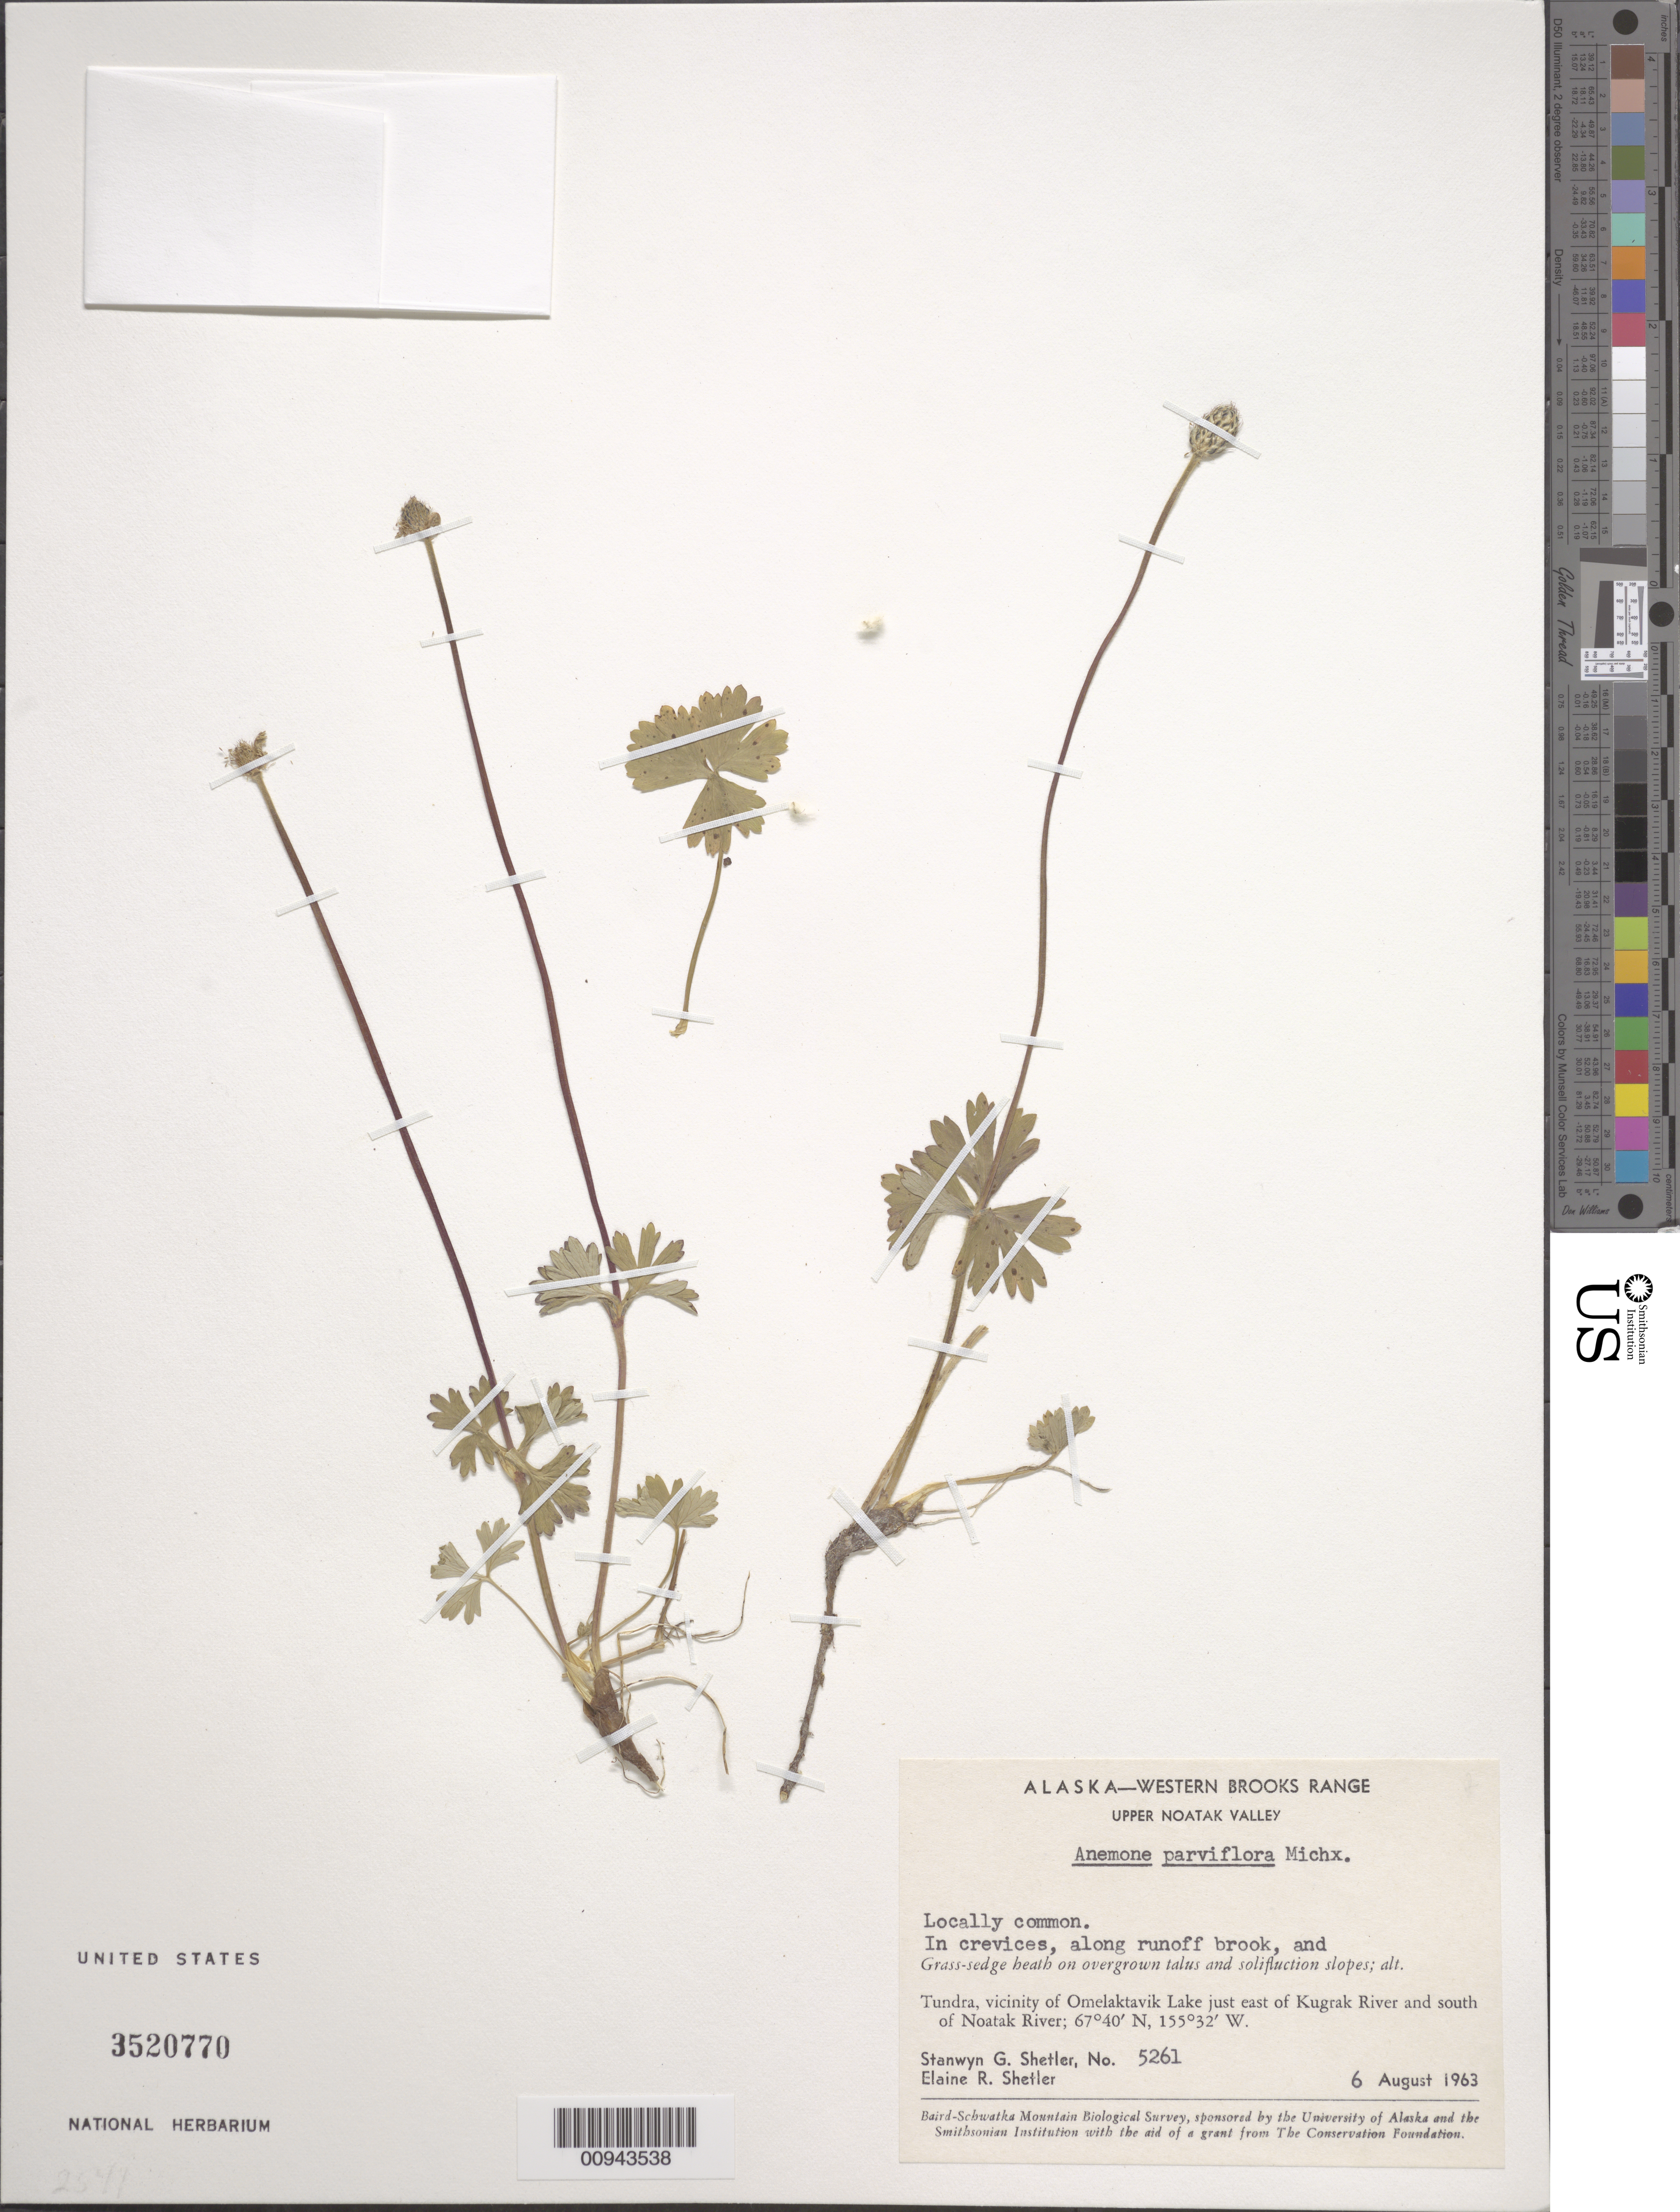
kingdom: Plantae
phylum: Tracheophyta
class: Magnoliopsida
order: Ranunculales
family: Ranunculaceae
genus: Anemone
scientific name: Anemone parviflora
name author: Michx.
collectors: S. Shetler & E. R. Shetler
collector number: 5261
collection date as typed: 06 Aug 1963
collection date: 1963-08-06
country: United States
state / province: Alaska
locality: Vicinity of Omelaktavik Lake just east of Kugrak River and south of Noatak River. Western Brooks Range, Walker Lake, Upper Kobuk River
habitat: Tundra. In crevices, along runoff brook, and grass-sedge heath on overgrown talus and solifluction slopes.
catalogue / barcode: US 3520770